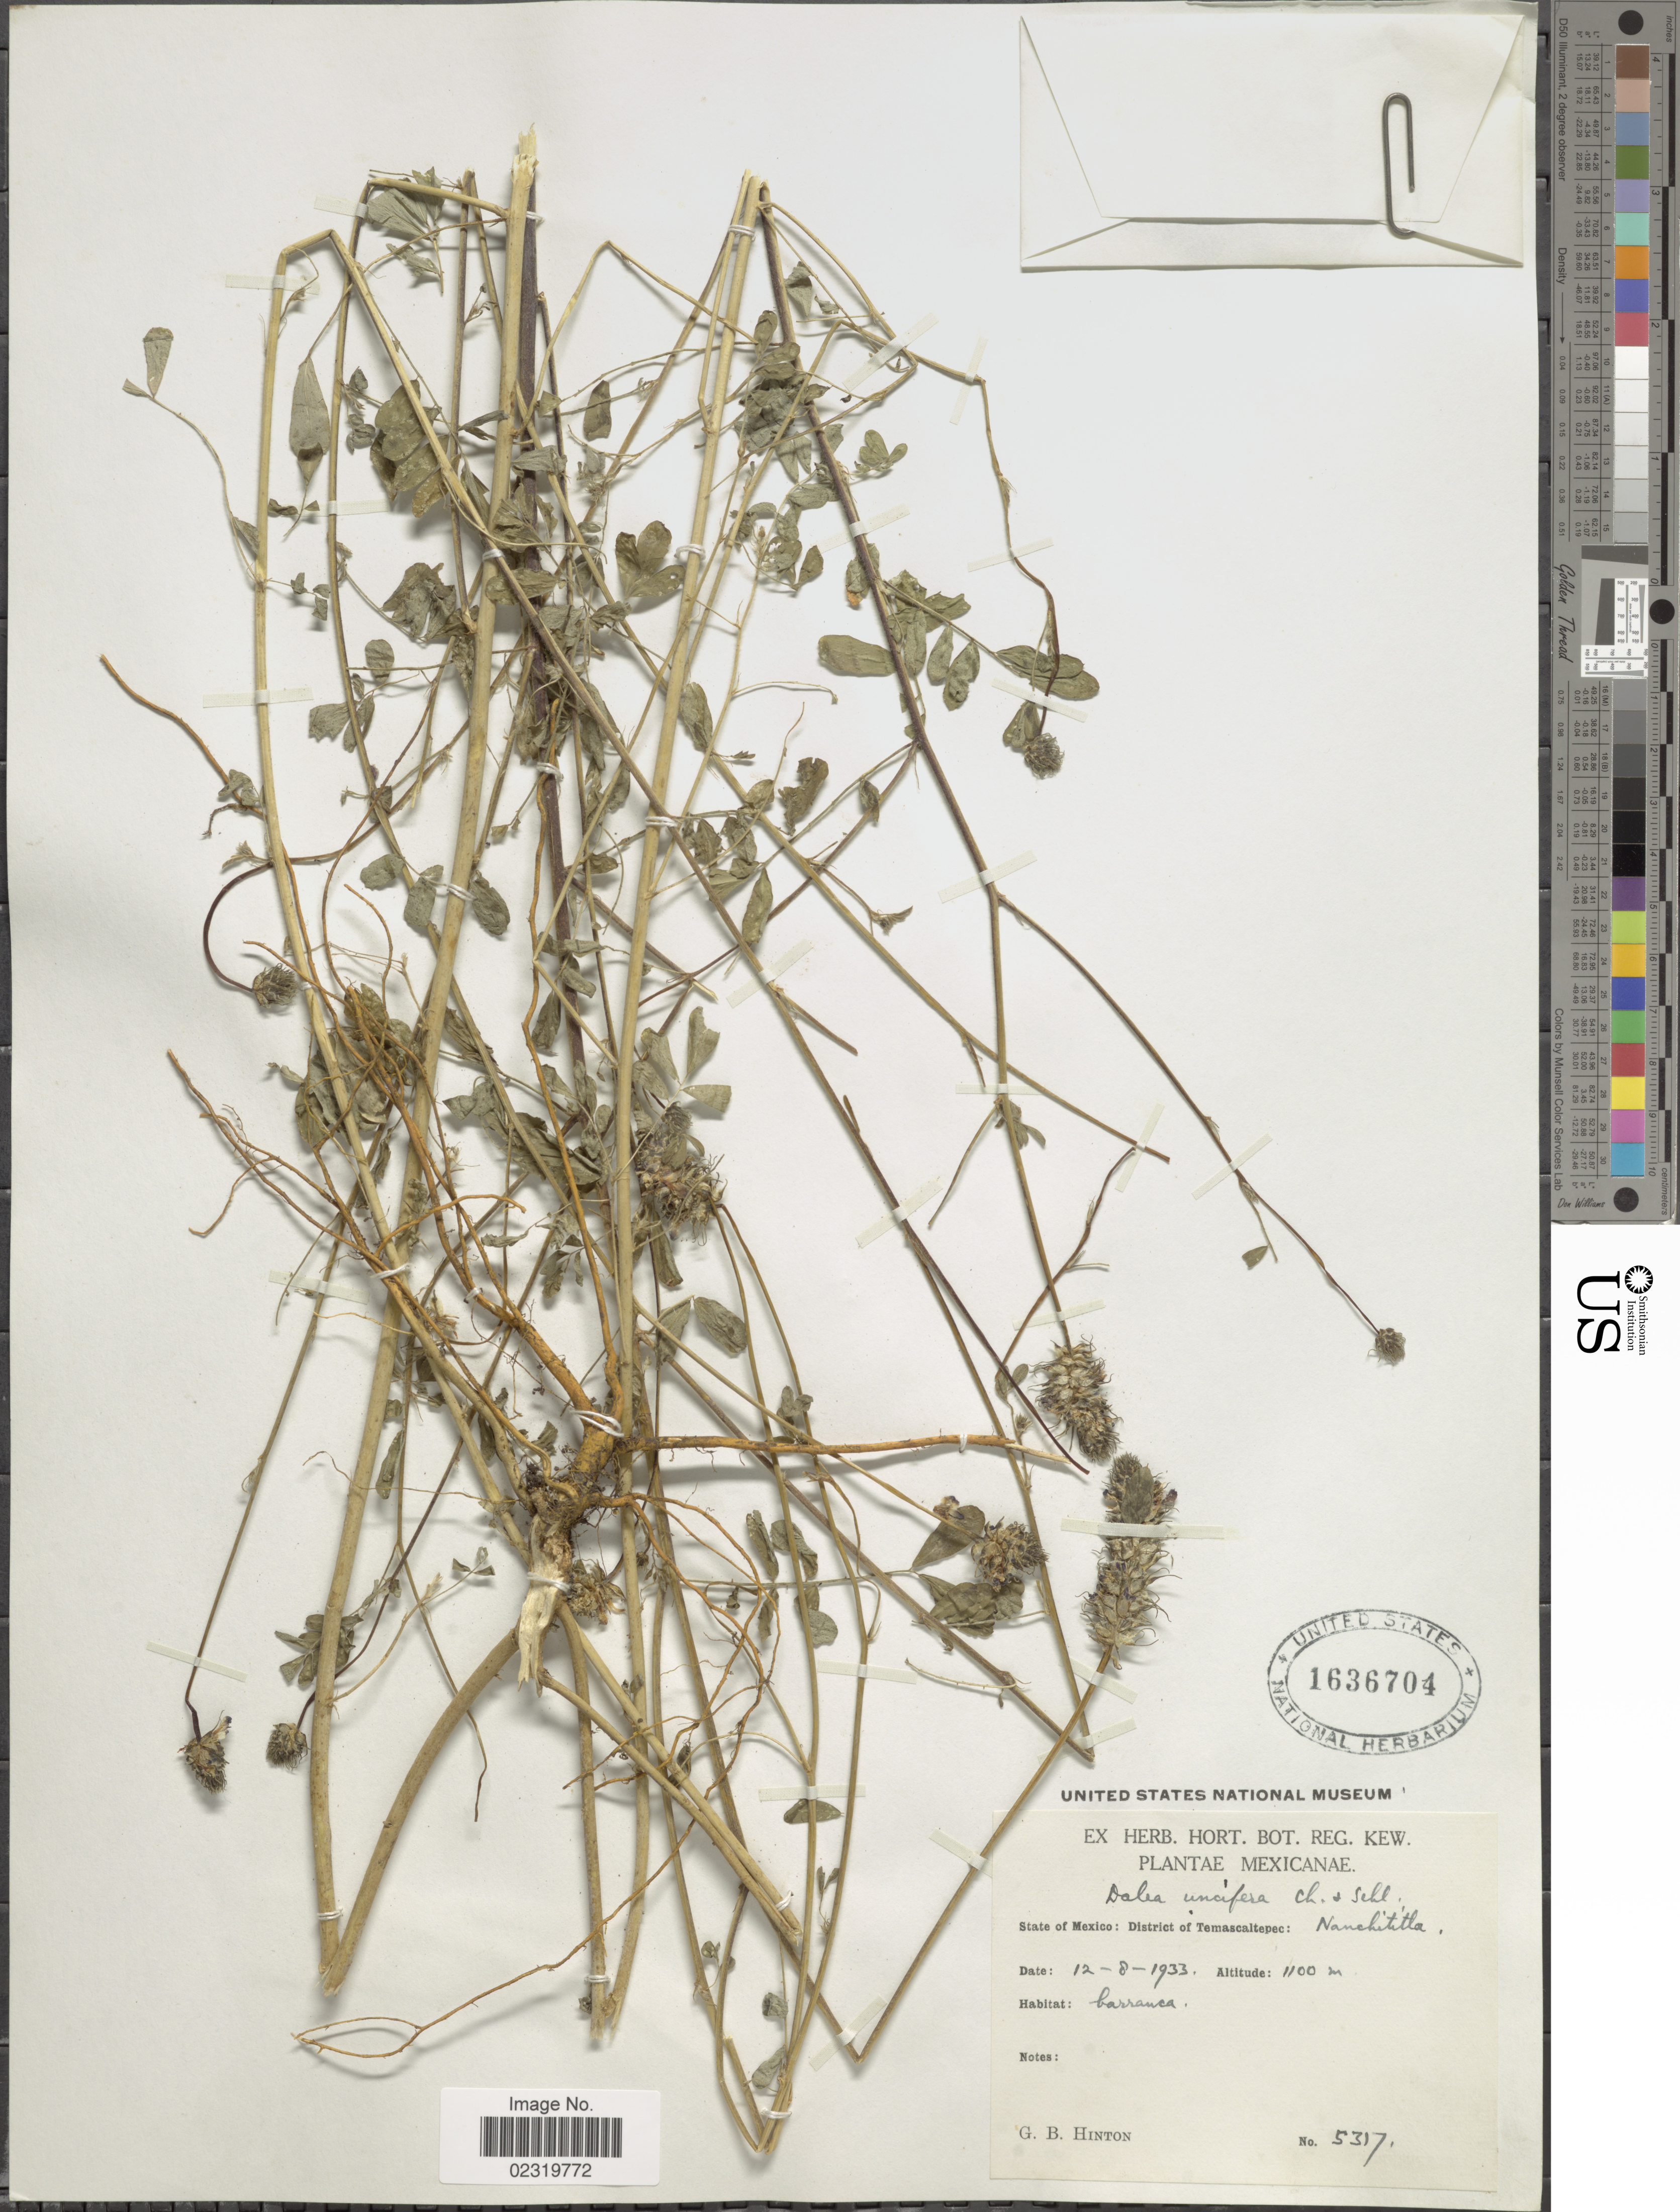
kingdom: Plantae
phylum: Tracheophyta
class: Magnoliopsida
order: Fabales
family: Fabaceae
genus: Dalea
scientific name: Dalea obovatifolia var. obovatifolia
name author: Ortega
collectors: G. B. Hinton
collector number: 5317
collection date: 1933-12-08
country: Mexico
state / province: México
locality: Distrito de Temascaltepec, Nanchititla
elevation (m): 1100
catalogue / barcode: US 1636704